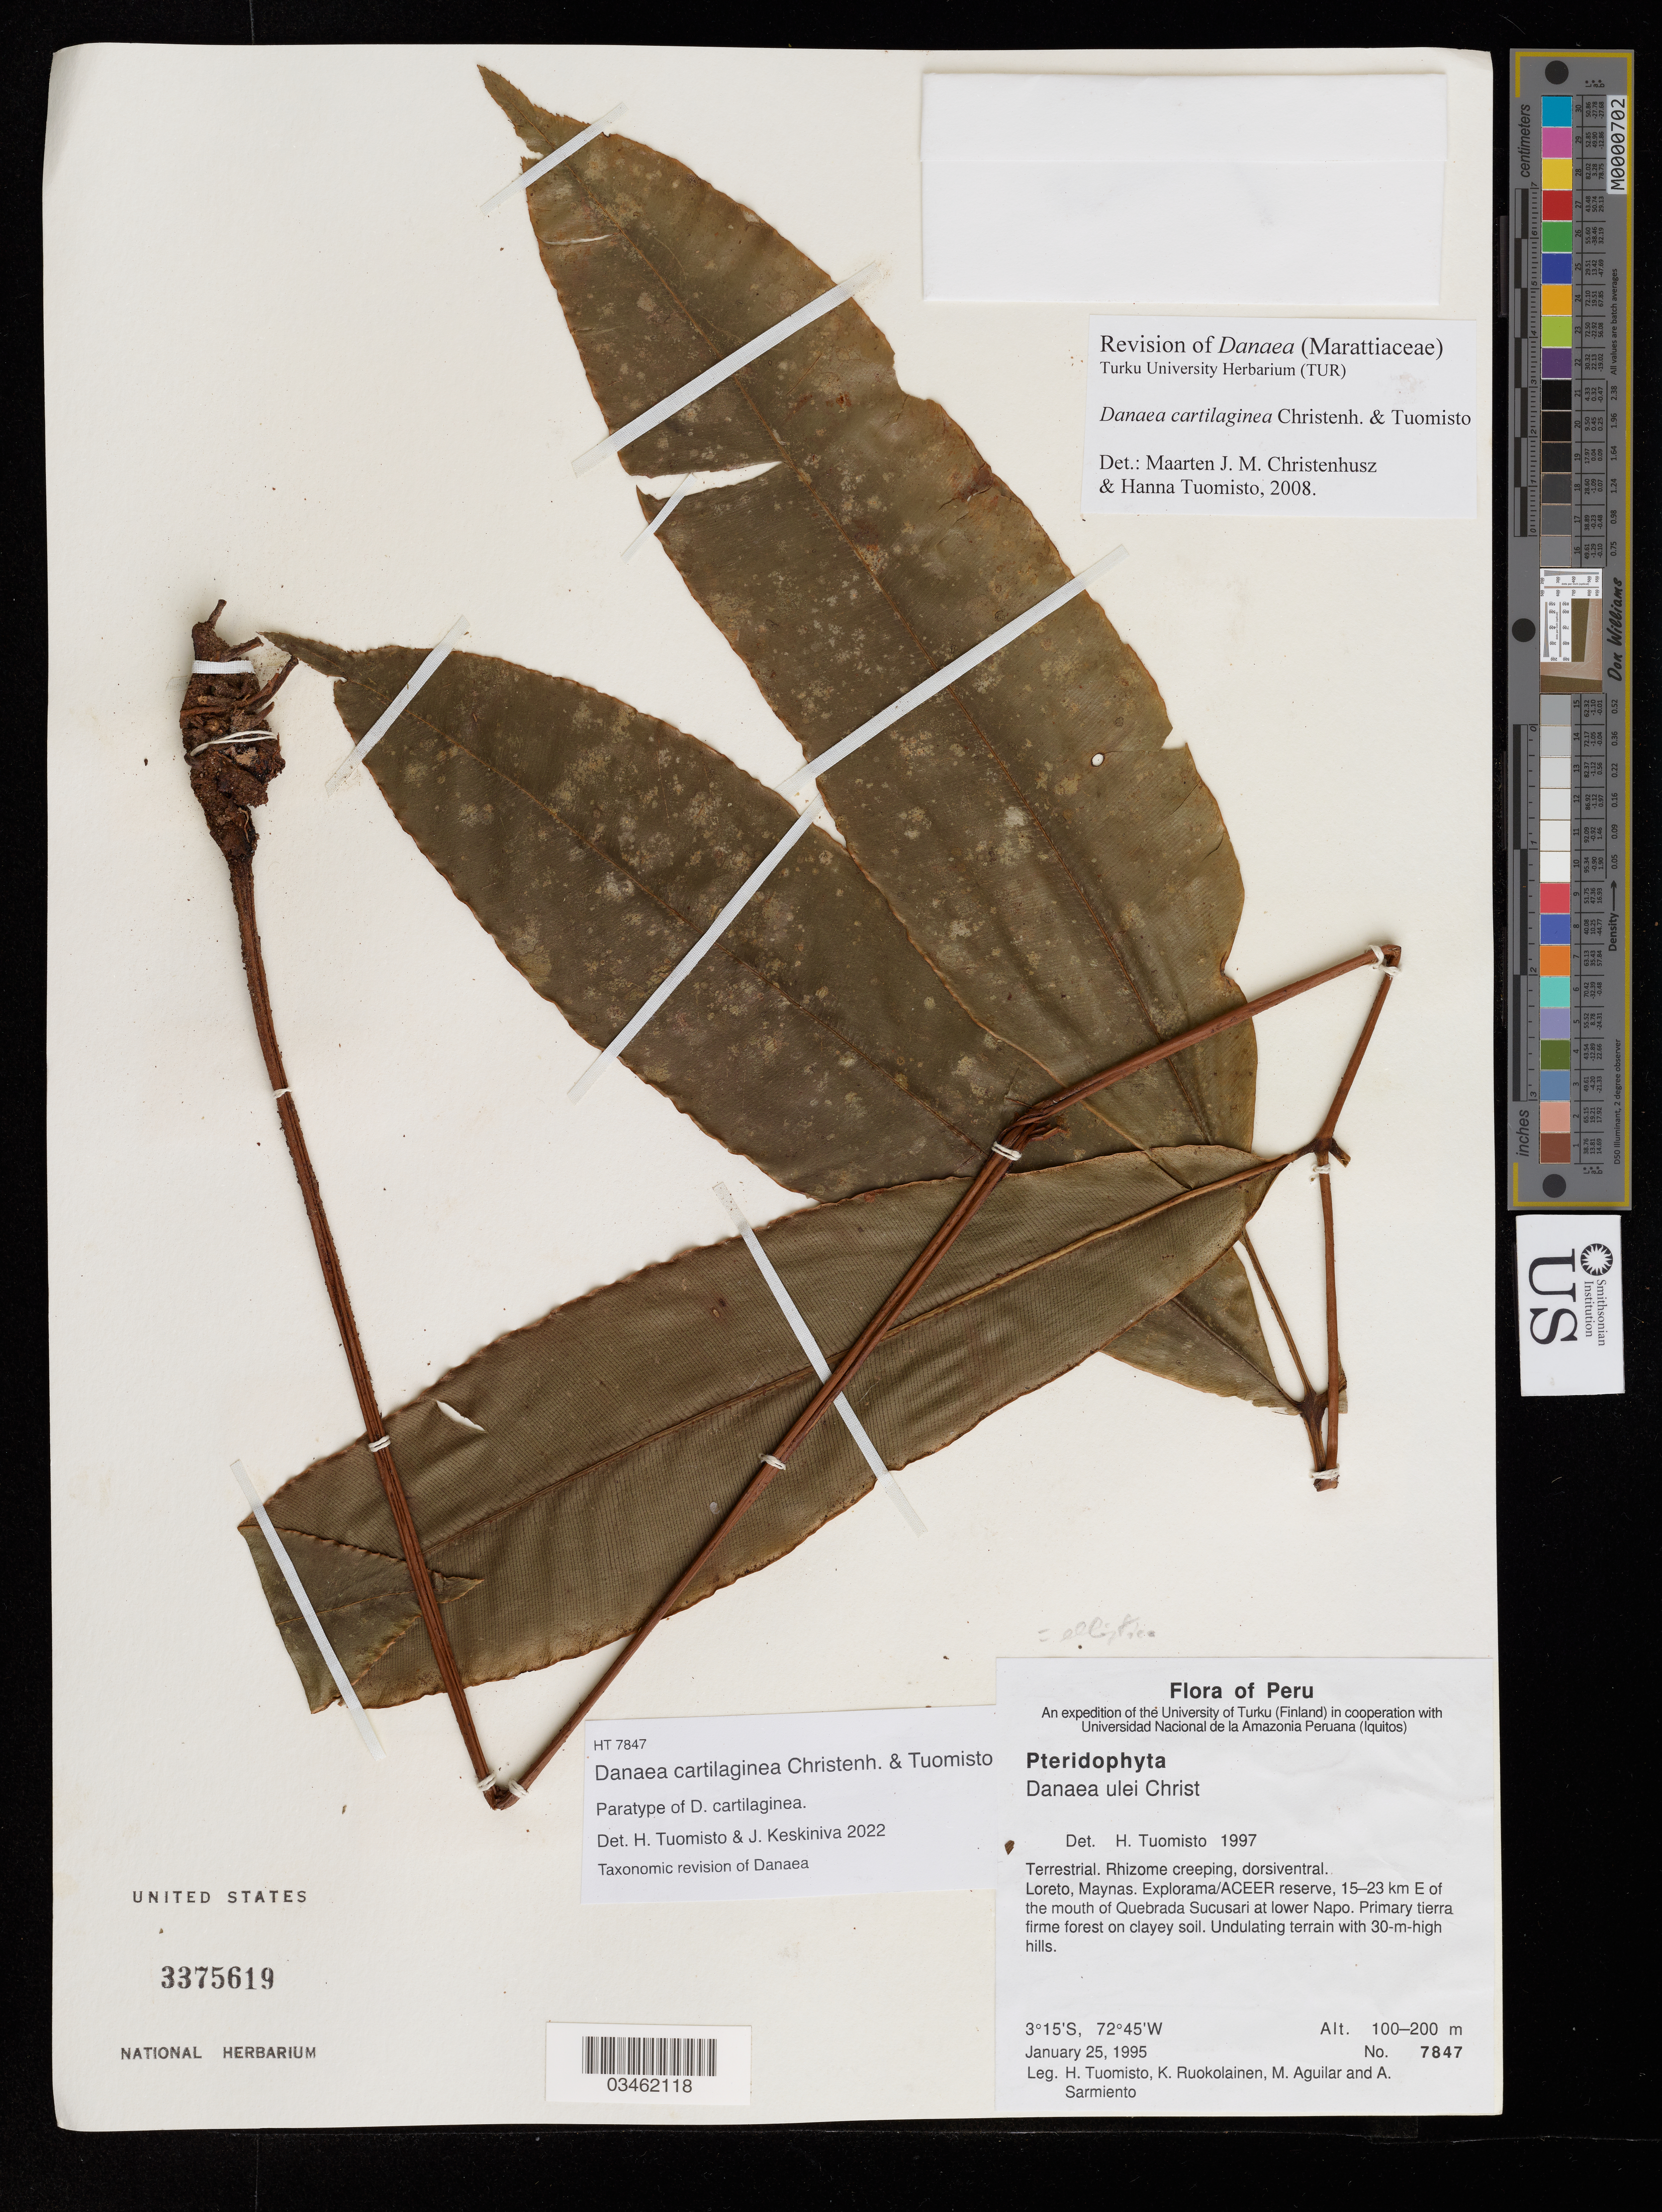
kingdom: Plantae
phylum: Tracheophyta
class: Polypodiopsida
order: Marattiales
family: Marattiaceae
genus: Danaea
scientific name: Danaea cartilaginea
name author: Christenh. & Tuomisto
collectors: H. Tuomisto, K. Ruokolainen, M. Aguilar & A. Sarmiento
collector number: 7847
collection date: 1995-01-25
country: Peru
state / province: Loreto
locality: Maynas. Explorama/ACEER reserve, 15-23 km E of the mouth of Quebrada Sucusari at lower Napo.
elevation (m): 100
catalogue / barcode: US 3375619